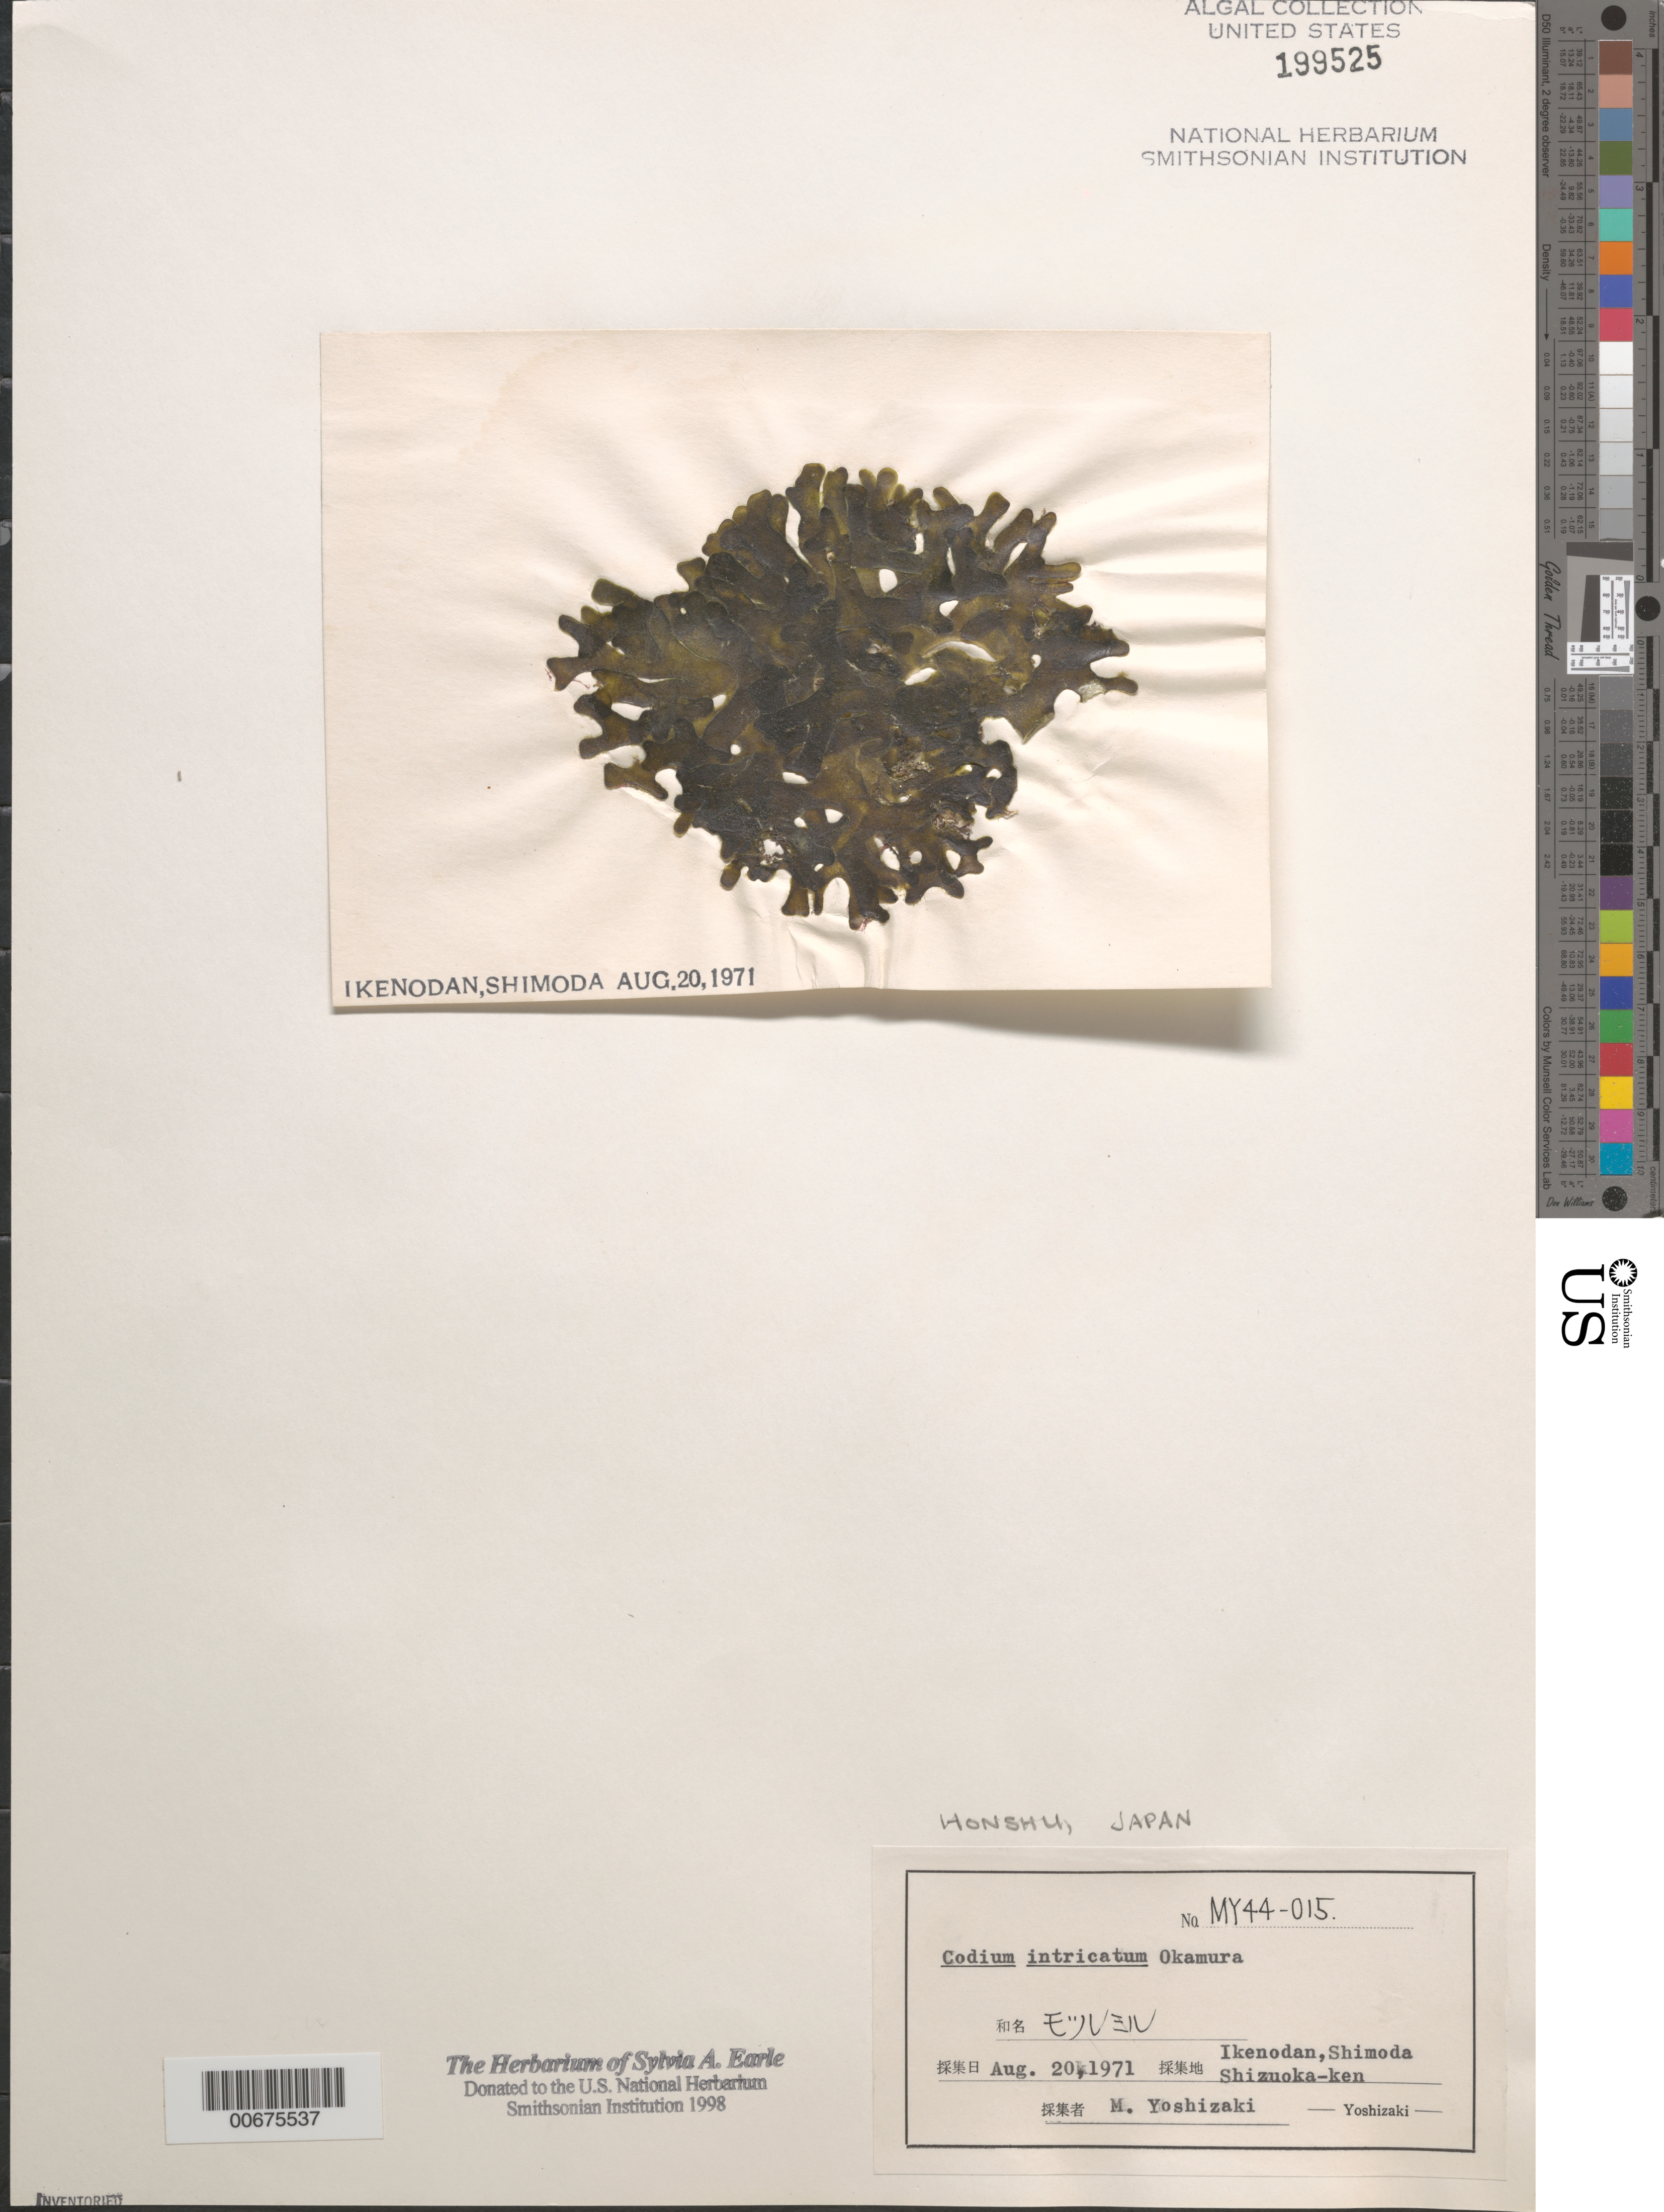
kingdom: Plantae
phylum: Chlorophyta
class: Ulvophyceae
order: Bryopsidales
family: Codiaceae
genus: Codium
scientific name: Codium intricatum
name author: Okamura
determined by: Yoshizaki, M.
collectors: M. Yoshizaki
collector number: My 44-015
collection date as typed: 20 Aug 1971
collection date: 1971-08-20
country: Japan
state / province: Sizuoka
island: Honshu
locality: Ikenodan, Shimoda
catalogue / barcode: US 199525